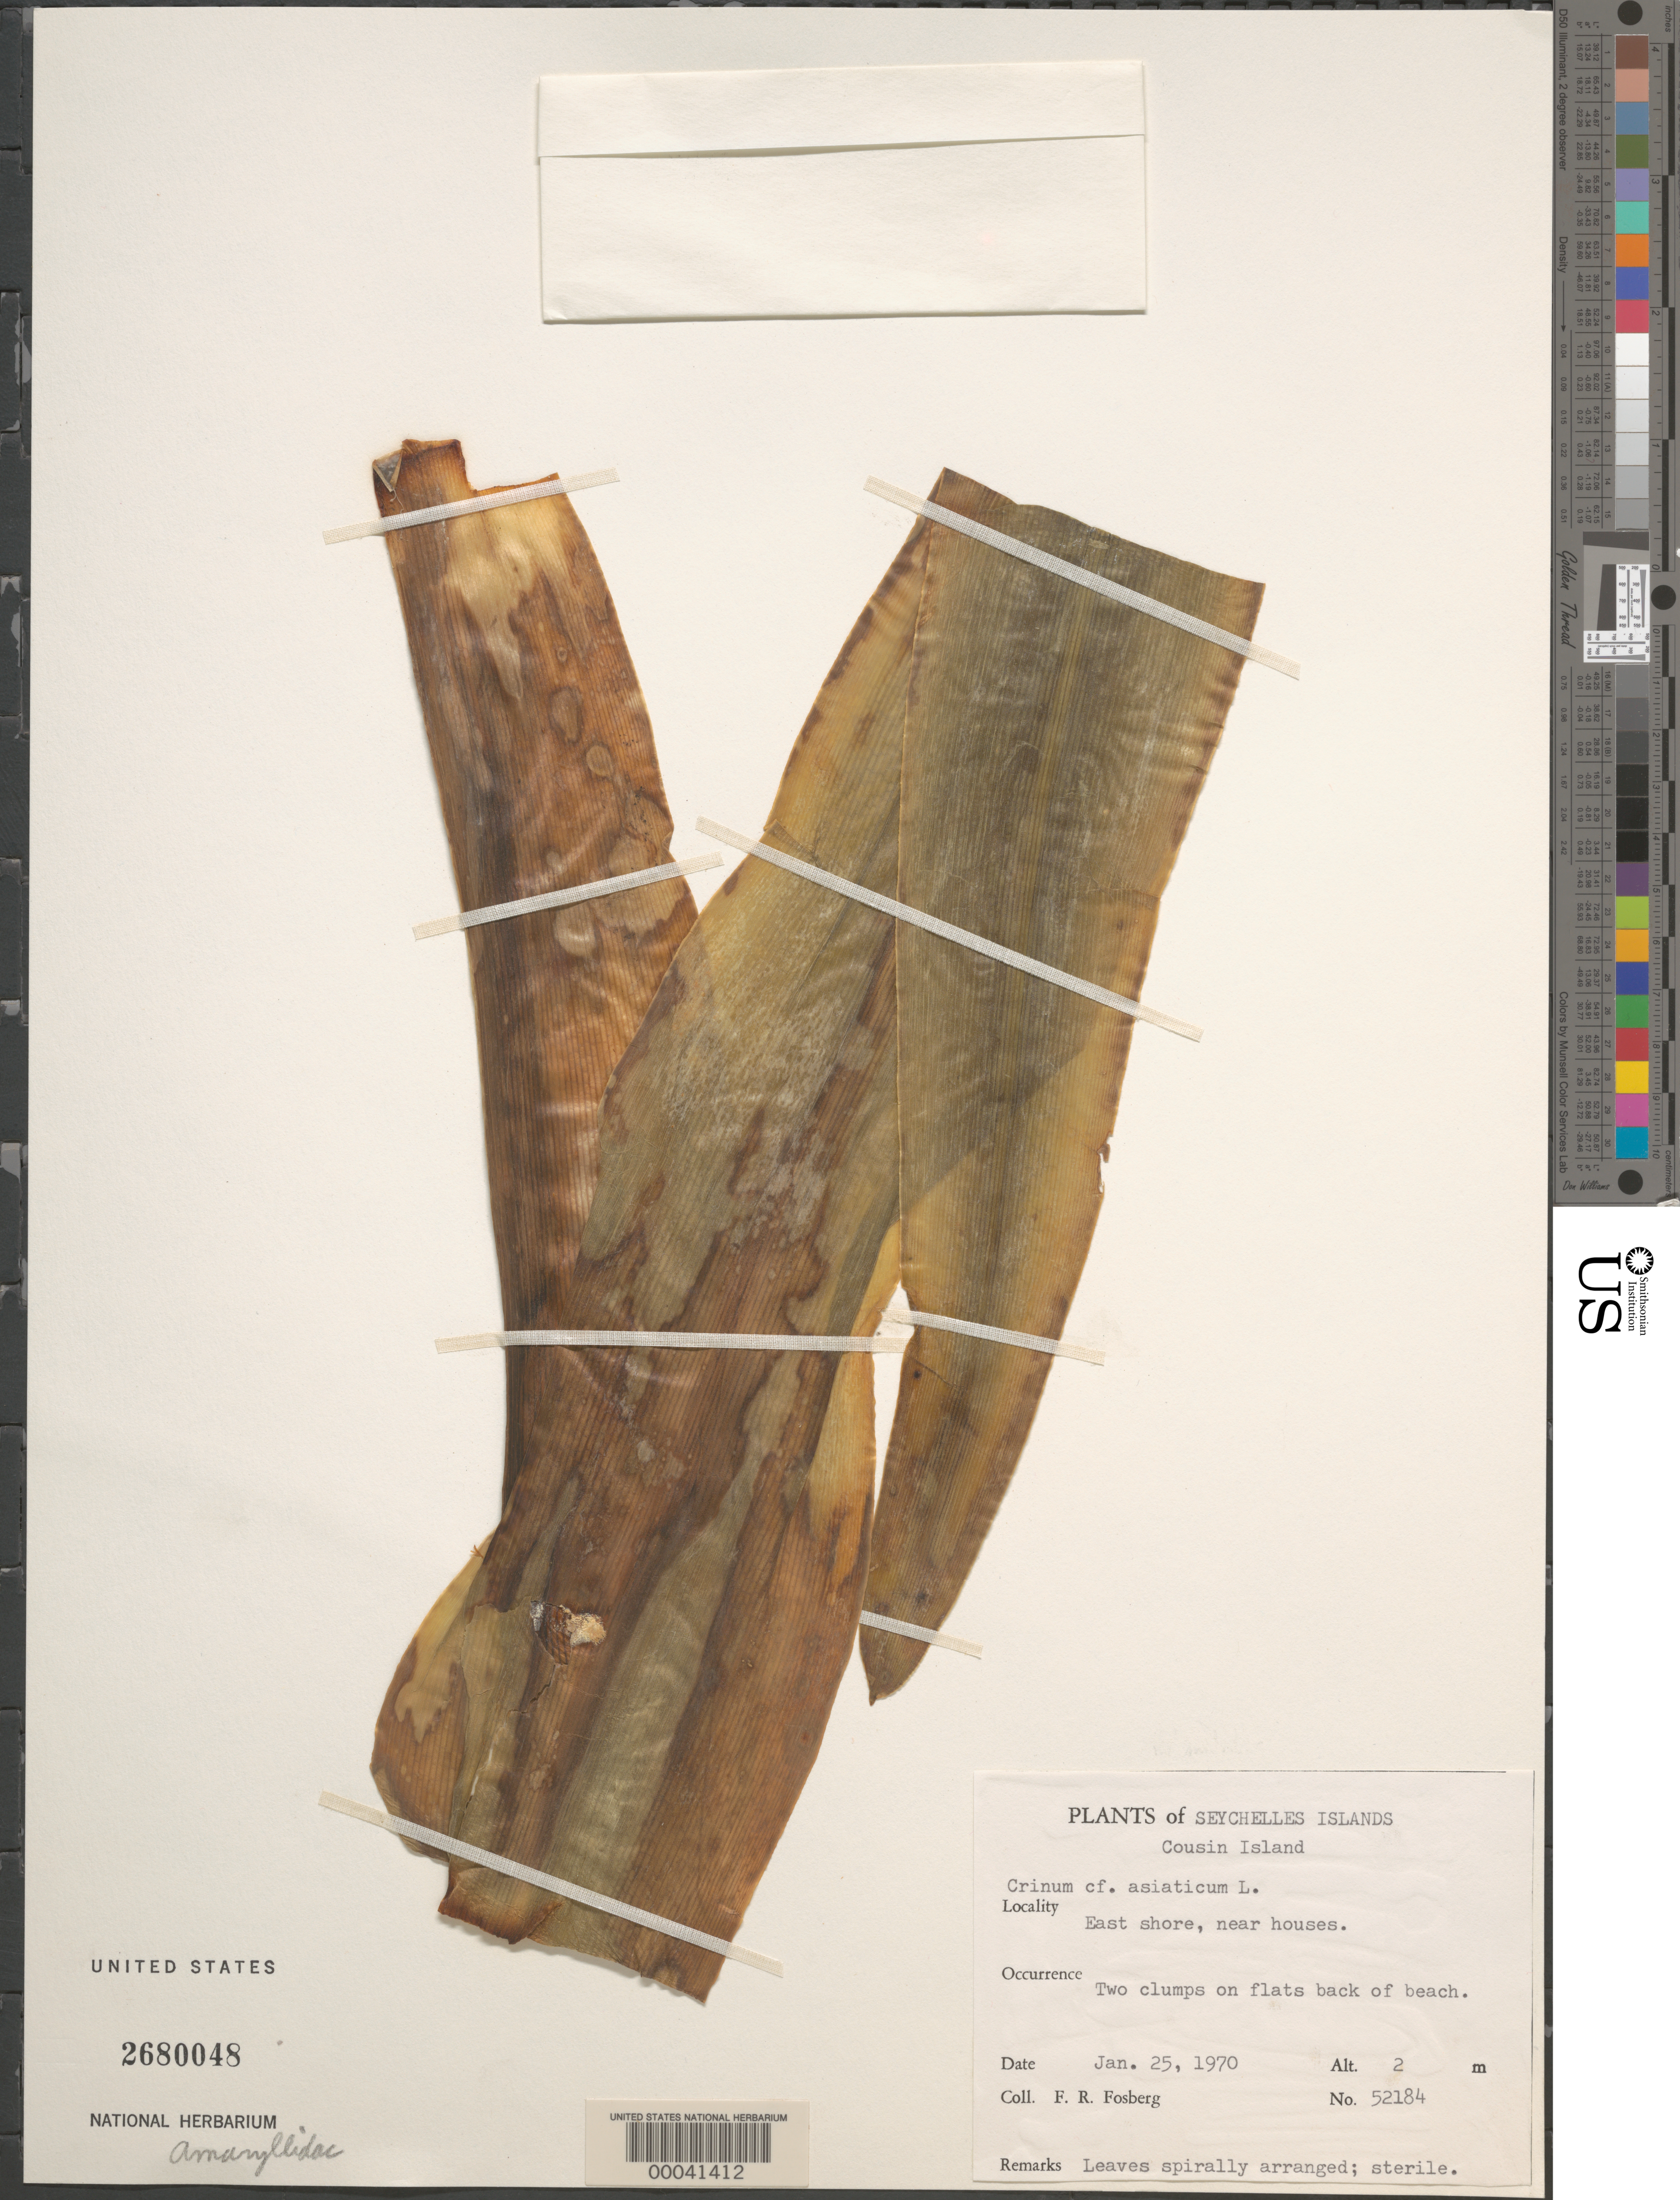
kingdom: Plantae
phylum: Tracheophyta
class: Liliopsida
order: Asparagales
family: Amaryllidaceae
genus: Crinum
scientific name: Crinum asiaticum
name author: L.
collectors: F. R. Fosberg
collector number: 52184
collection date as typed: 25 Jan 1970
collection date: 1970-01-25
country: Seychelles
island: Cousin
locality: E shore near houses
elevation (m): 2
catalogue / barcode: US 2680048